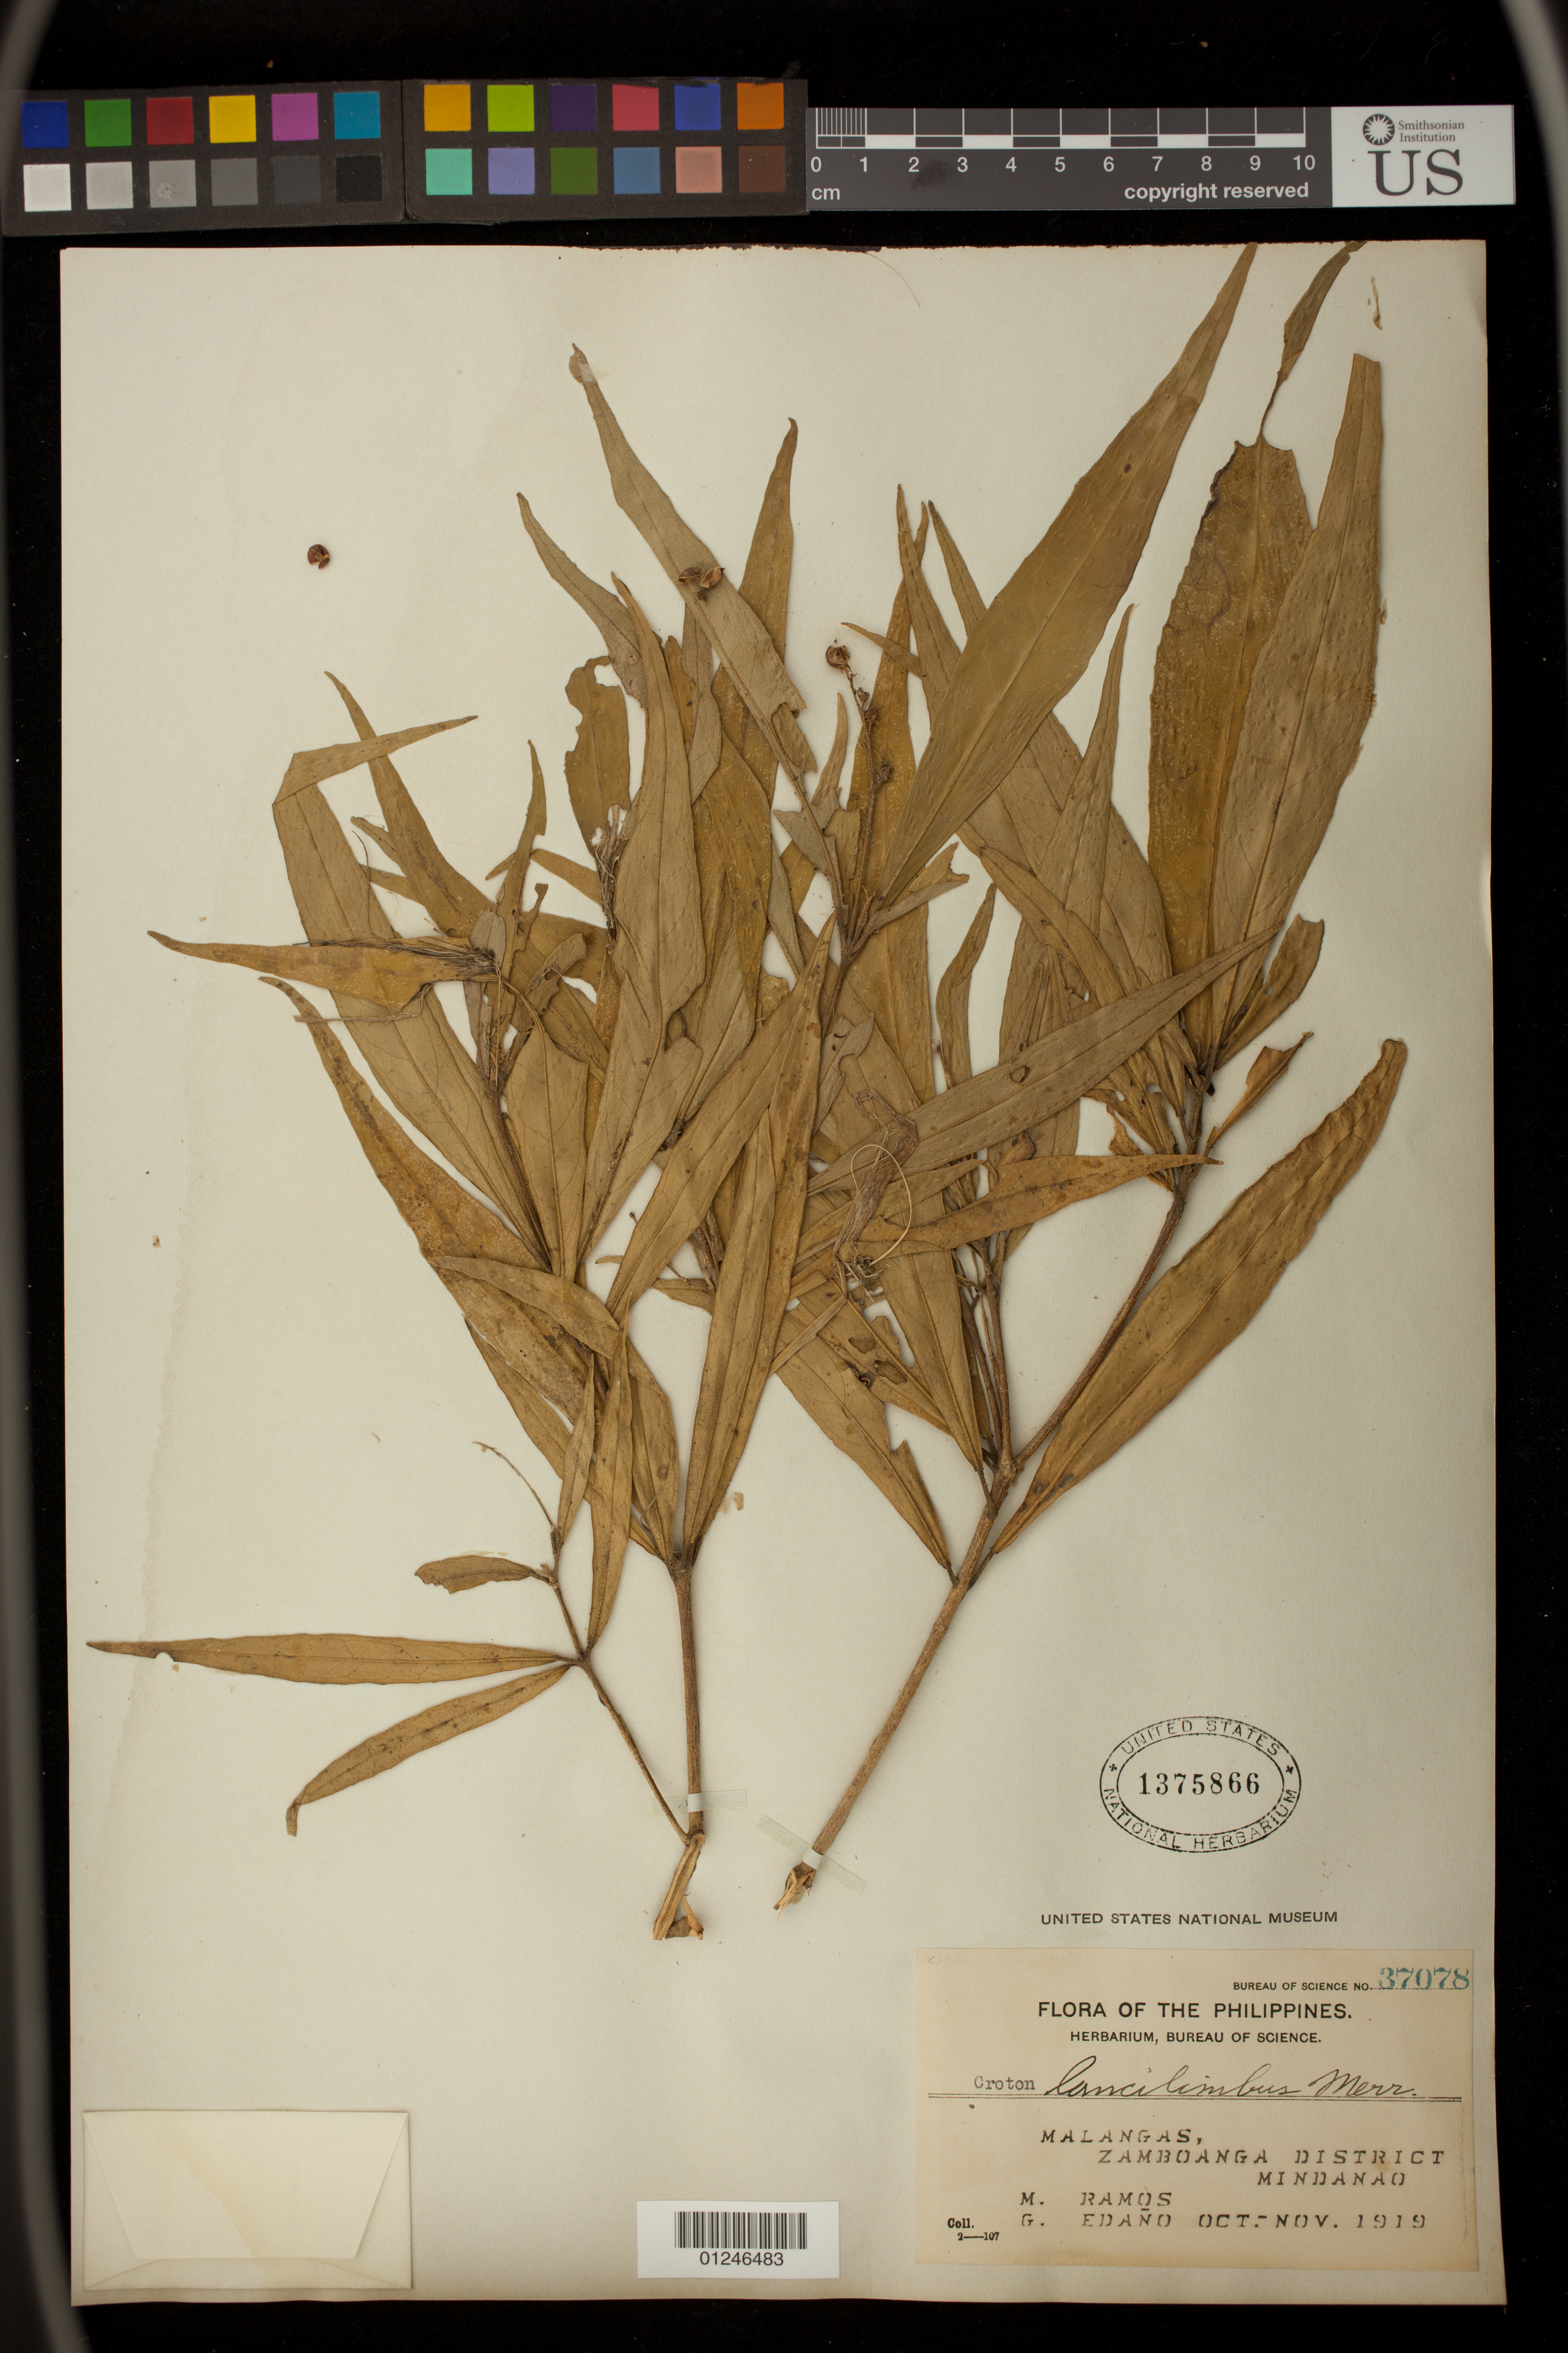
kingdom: Plantae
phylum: Tracheophyta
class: Magnoliopsida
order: Malpighiales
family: Euphorbiaceae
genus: Croton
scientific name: Croton lancilimbus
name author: Merr.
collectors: M. Ramos & G. Edaño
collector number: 37078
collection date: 1919-10-01/1919-11-01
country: Philippines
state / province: Zamboanga Peninsula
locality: Zamboanga District, Malagas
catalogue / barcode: US 1375866